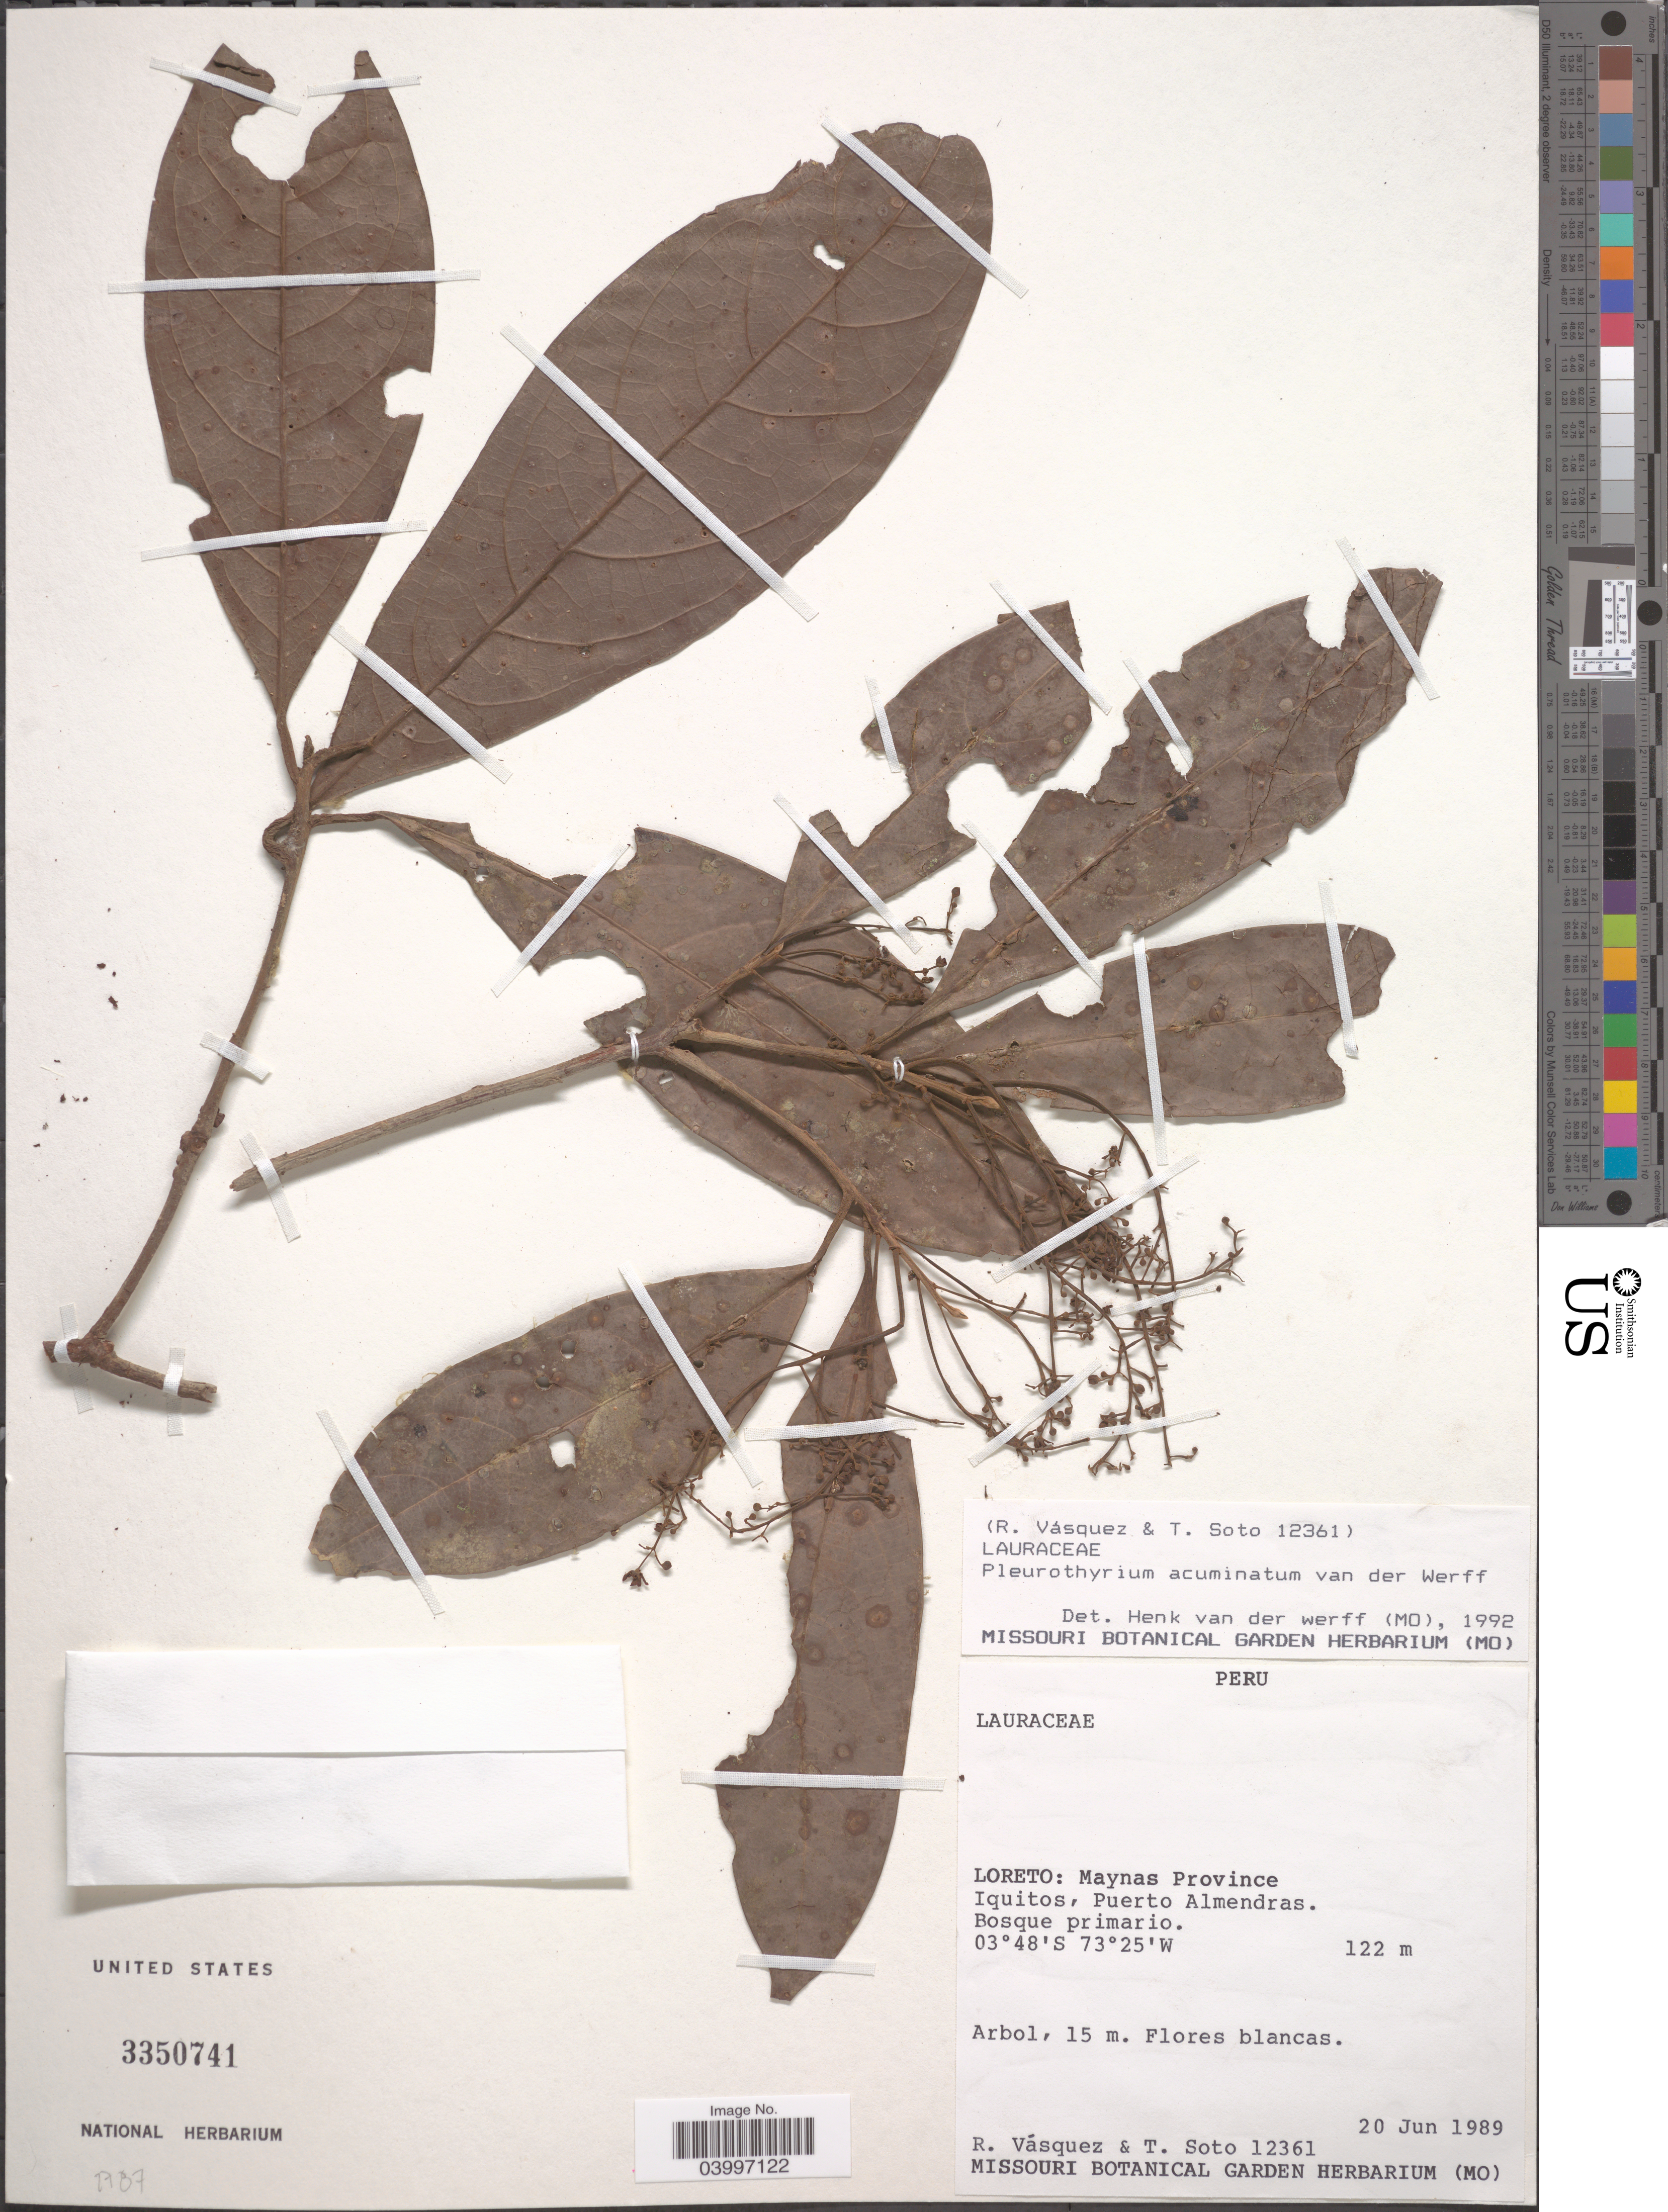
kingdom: Plantae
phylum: Tracheophyta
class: Magnoliopsida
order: Laurales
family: Lauraceae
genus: Pleurothyrium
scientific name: Pleurothyrium acuminatum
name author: van der Werff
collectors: R. Vasquez & T. Soto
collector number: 12361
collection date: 1989-06-20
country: Peru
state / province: Loreto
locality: Maynas Province. Iquitos, Puerto Almendras.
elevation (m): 122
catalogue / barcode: US 3350741